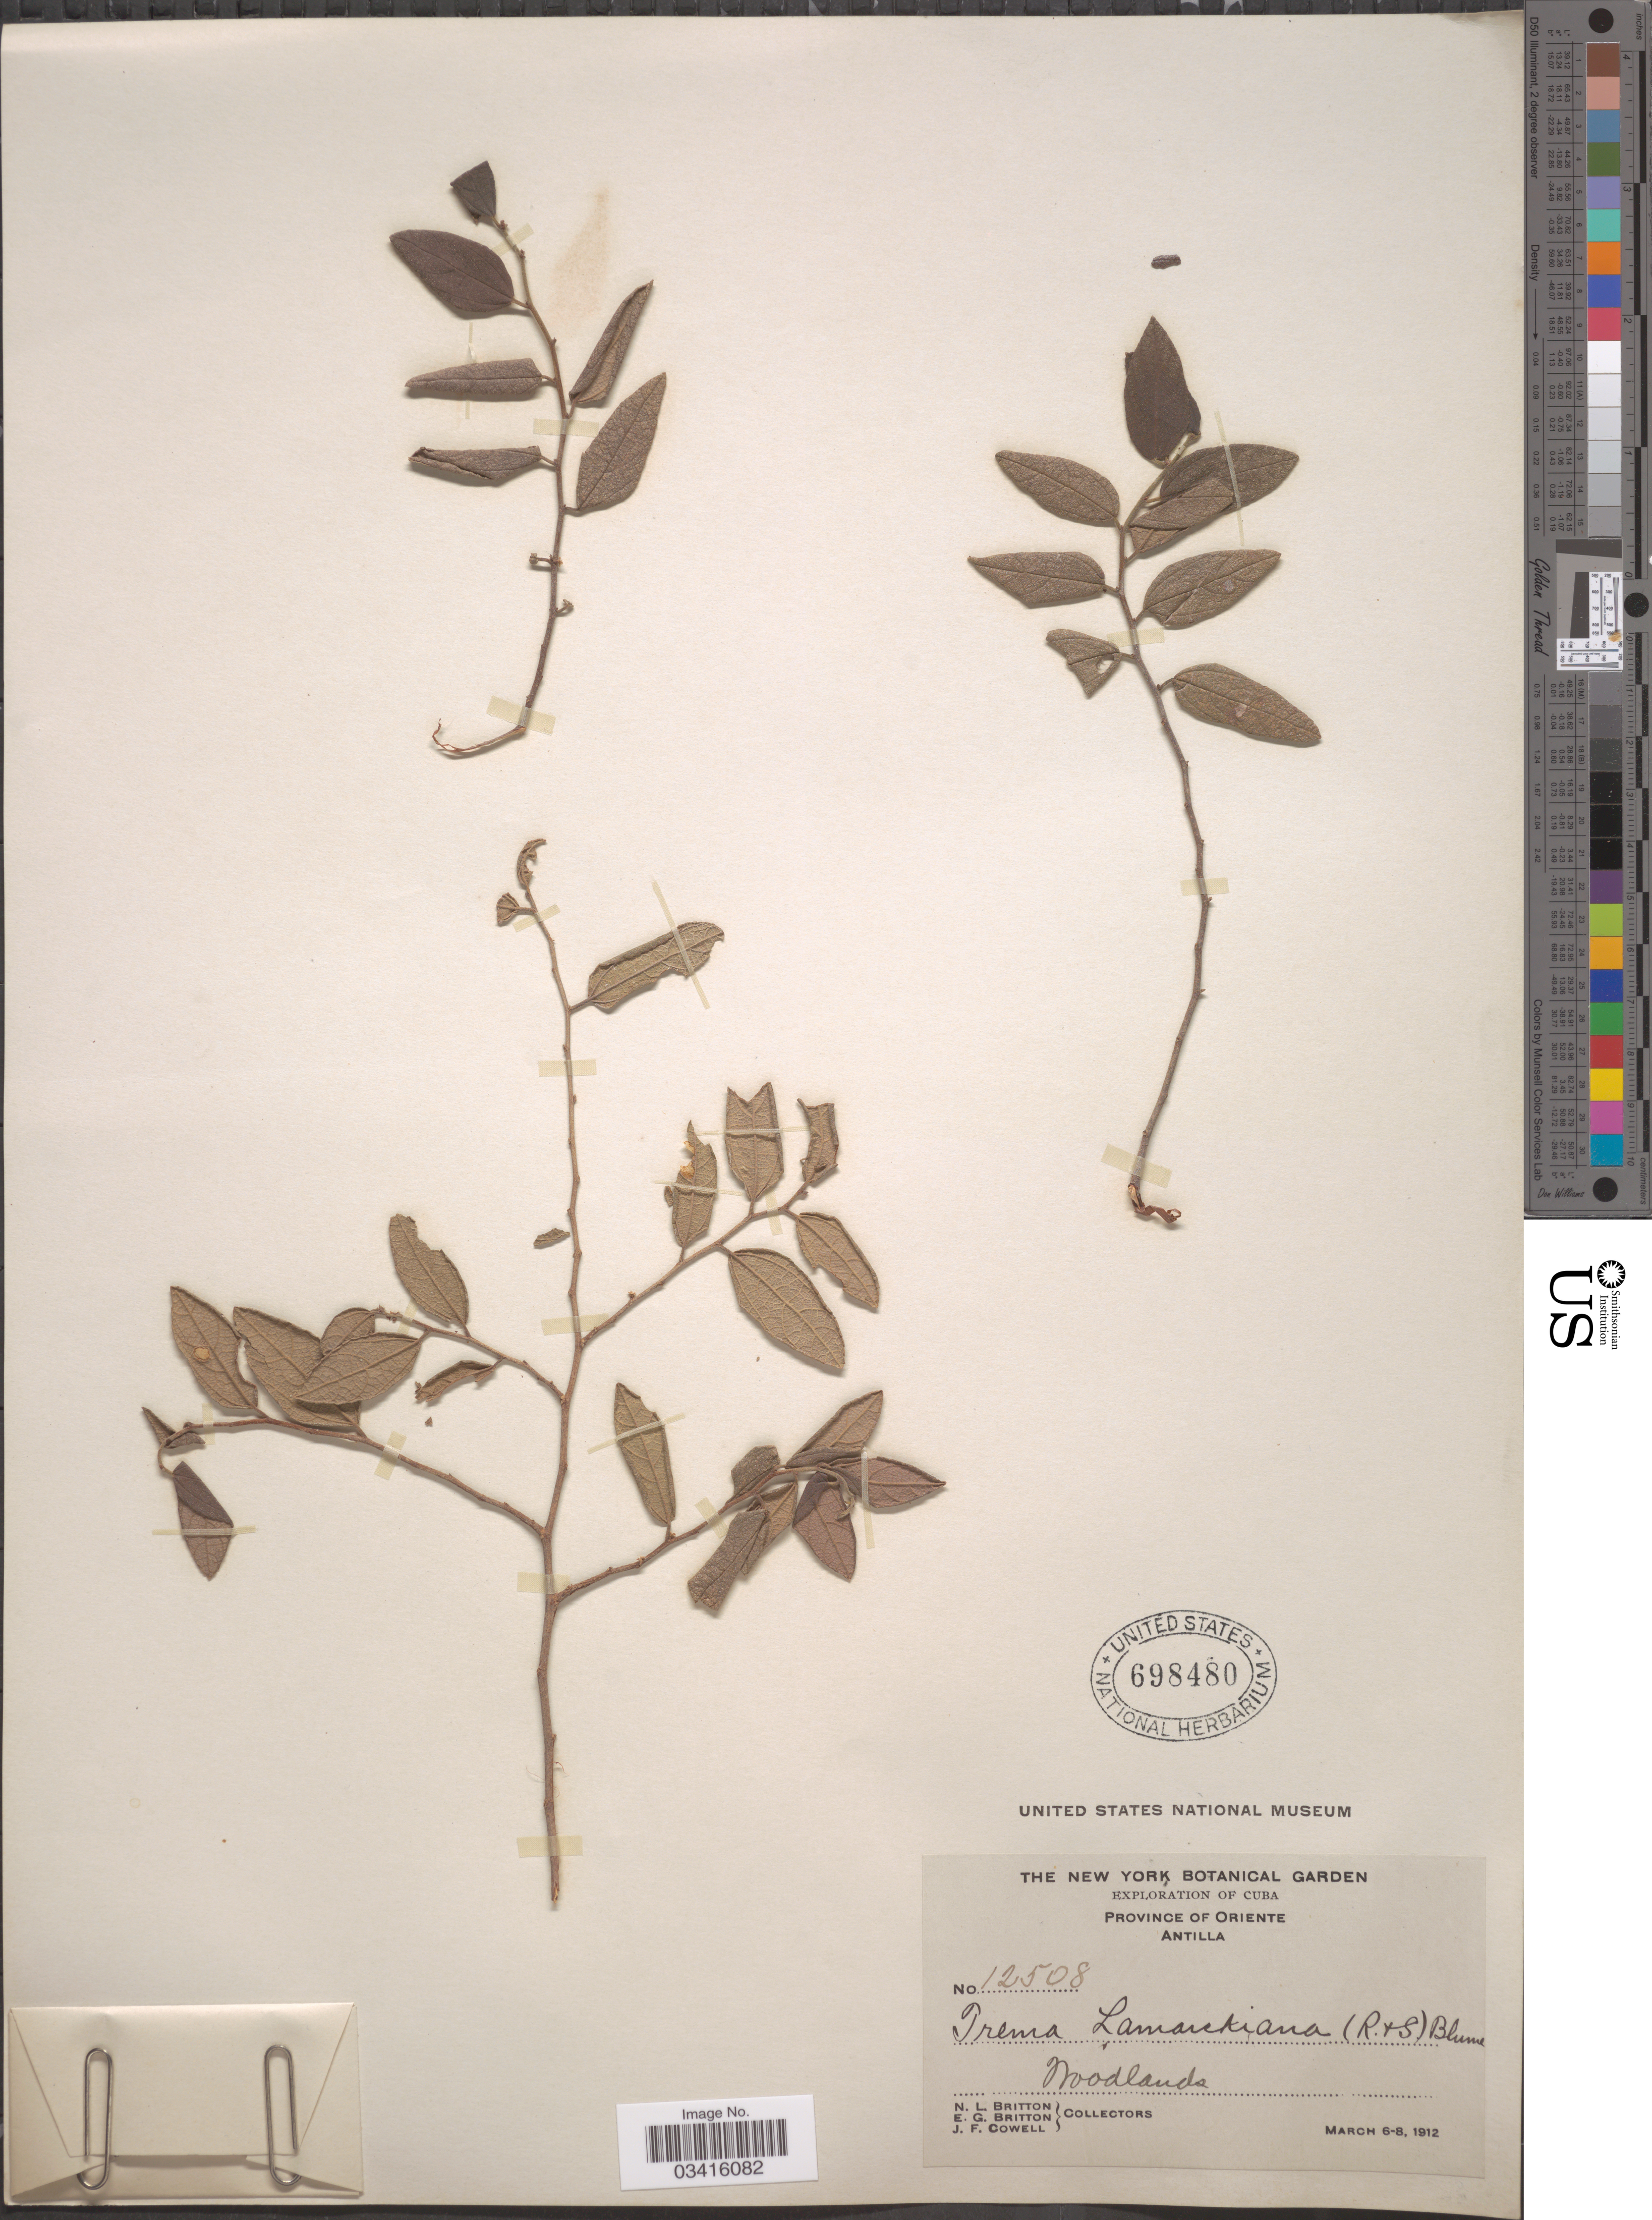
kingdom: Plantae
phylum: Tracheophyta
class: Magnoliopsida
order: Rosales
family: Cannabaceae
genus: Trema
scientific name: Trema lamarckianum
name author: (Schult.) Blume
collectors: N. Britton, E. G. Britton & J. F. Cowell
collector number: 12508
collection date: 1912-03-06/1912-03-08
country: Cuba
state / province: Oriente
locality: Antilla.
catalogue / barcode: US 698480